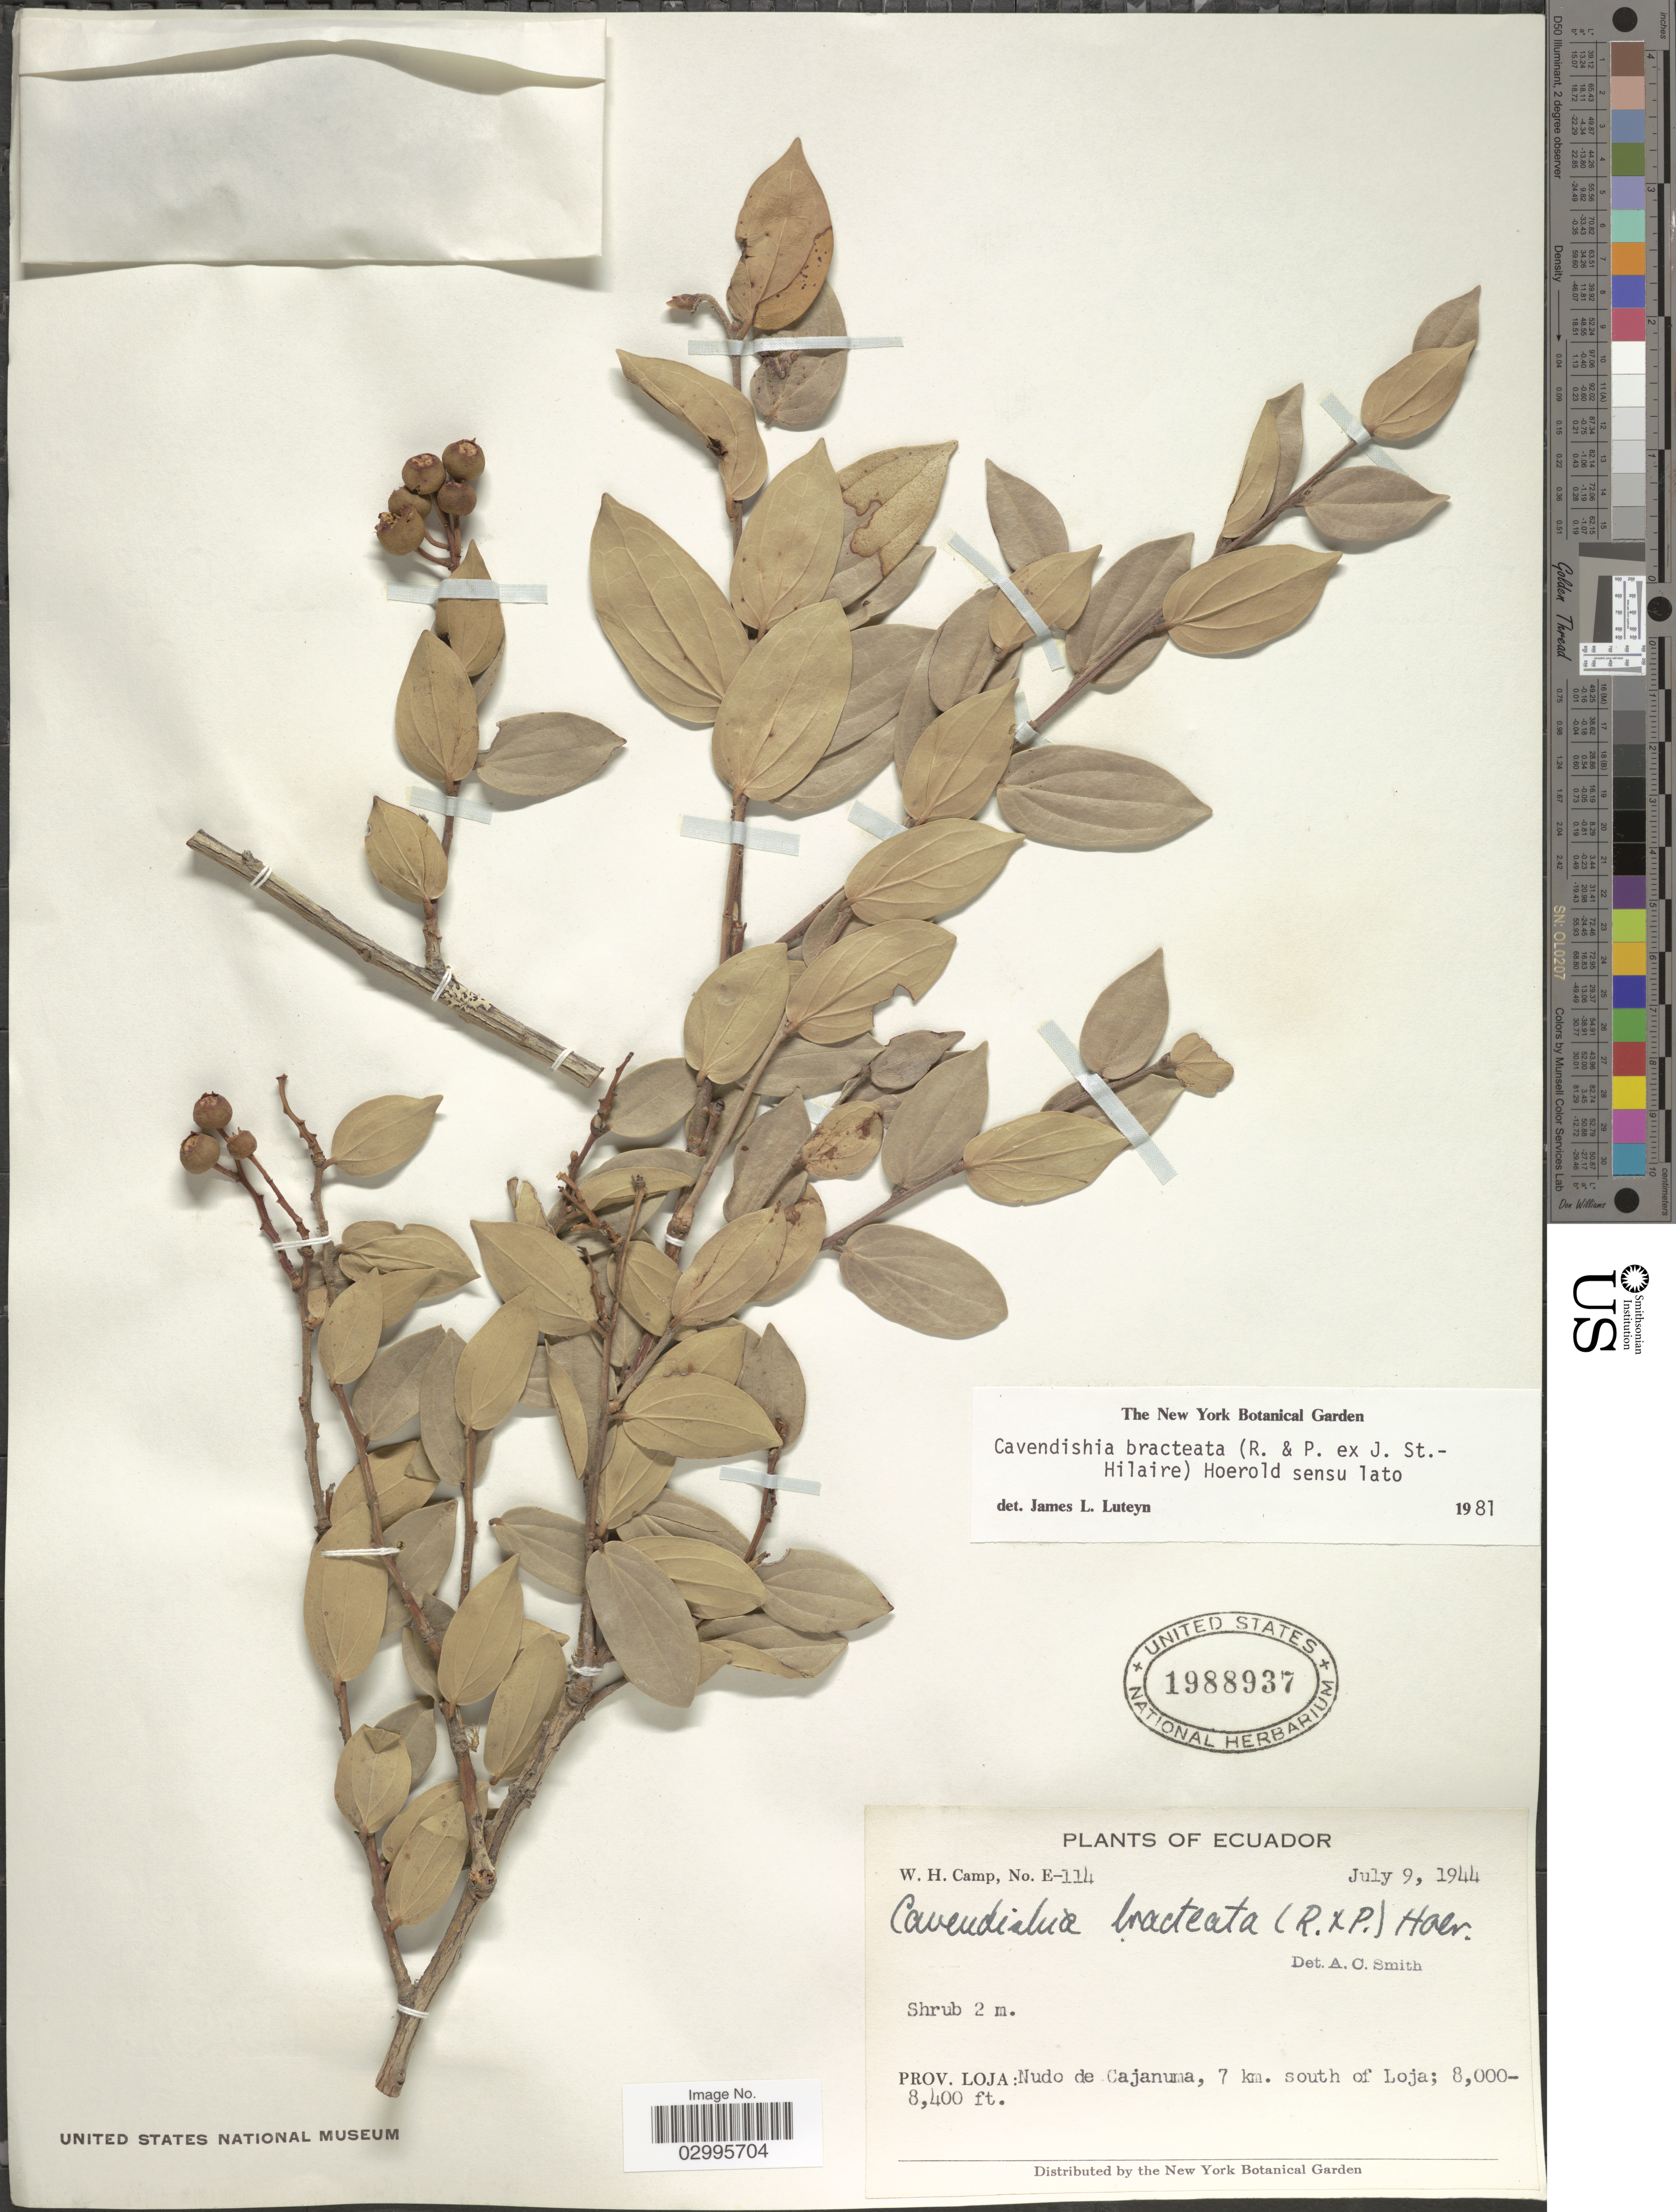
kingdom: Plantae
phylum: Tracheophyta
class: Magnoliopsida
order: Ericales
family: Ericaceae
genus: Cavendishia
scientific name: Cavendishia bracteata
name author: (Ruiz & Pav. ex J. St.-Hil.) Hoerold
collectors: W. H. Camp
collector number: E-114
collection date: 1944-07-09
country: Ecuador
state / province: Loja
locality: Nudo de Cajanuma, 7 km. south of Loja.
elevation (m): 2438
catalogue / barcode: US 1988937